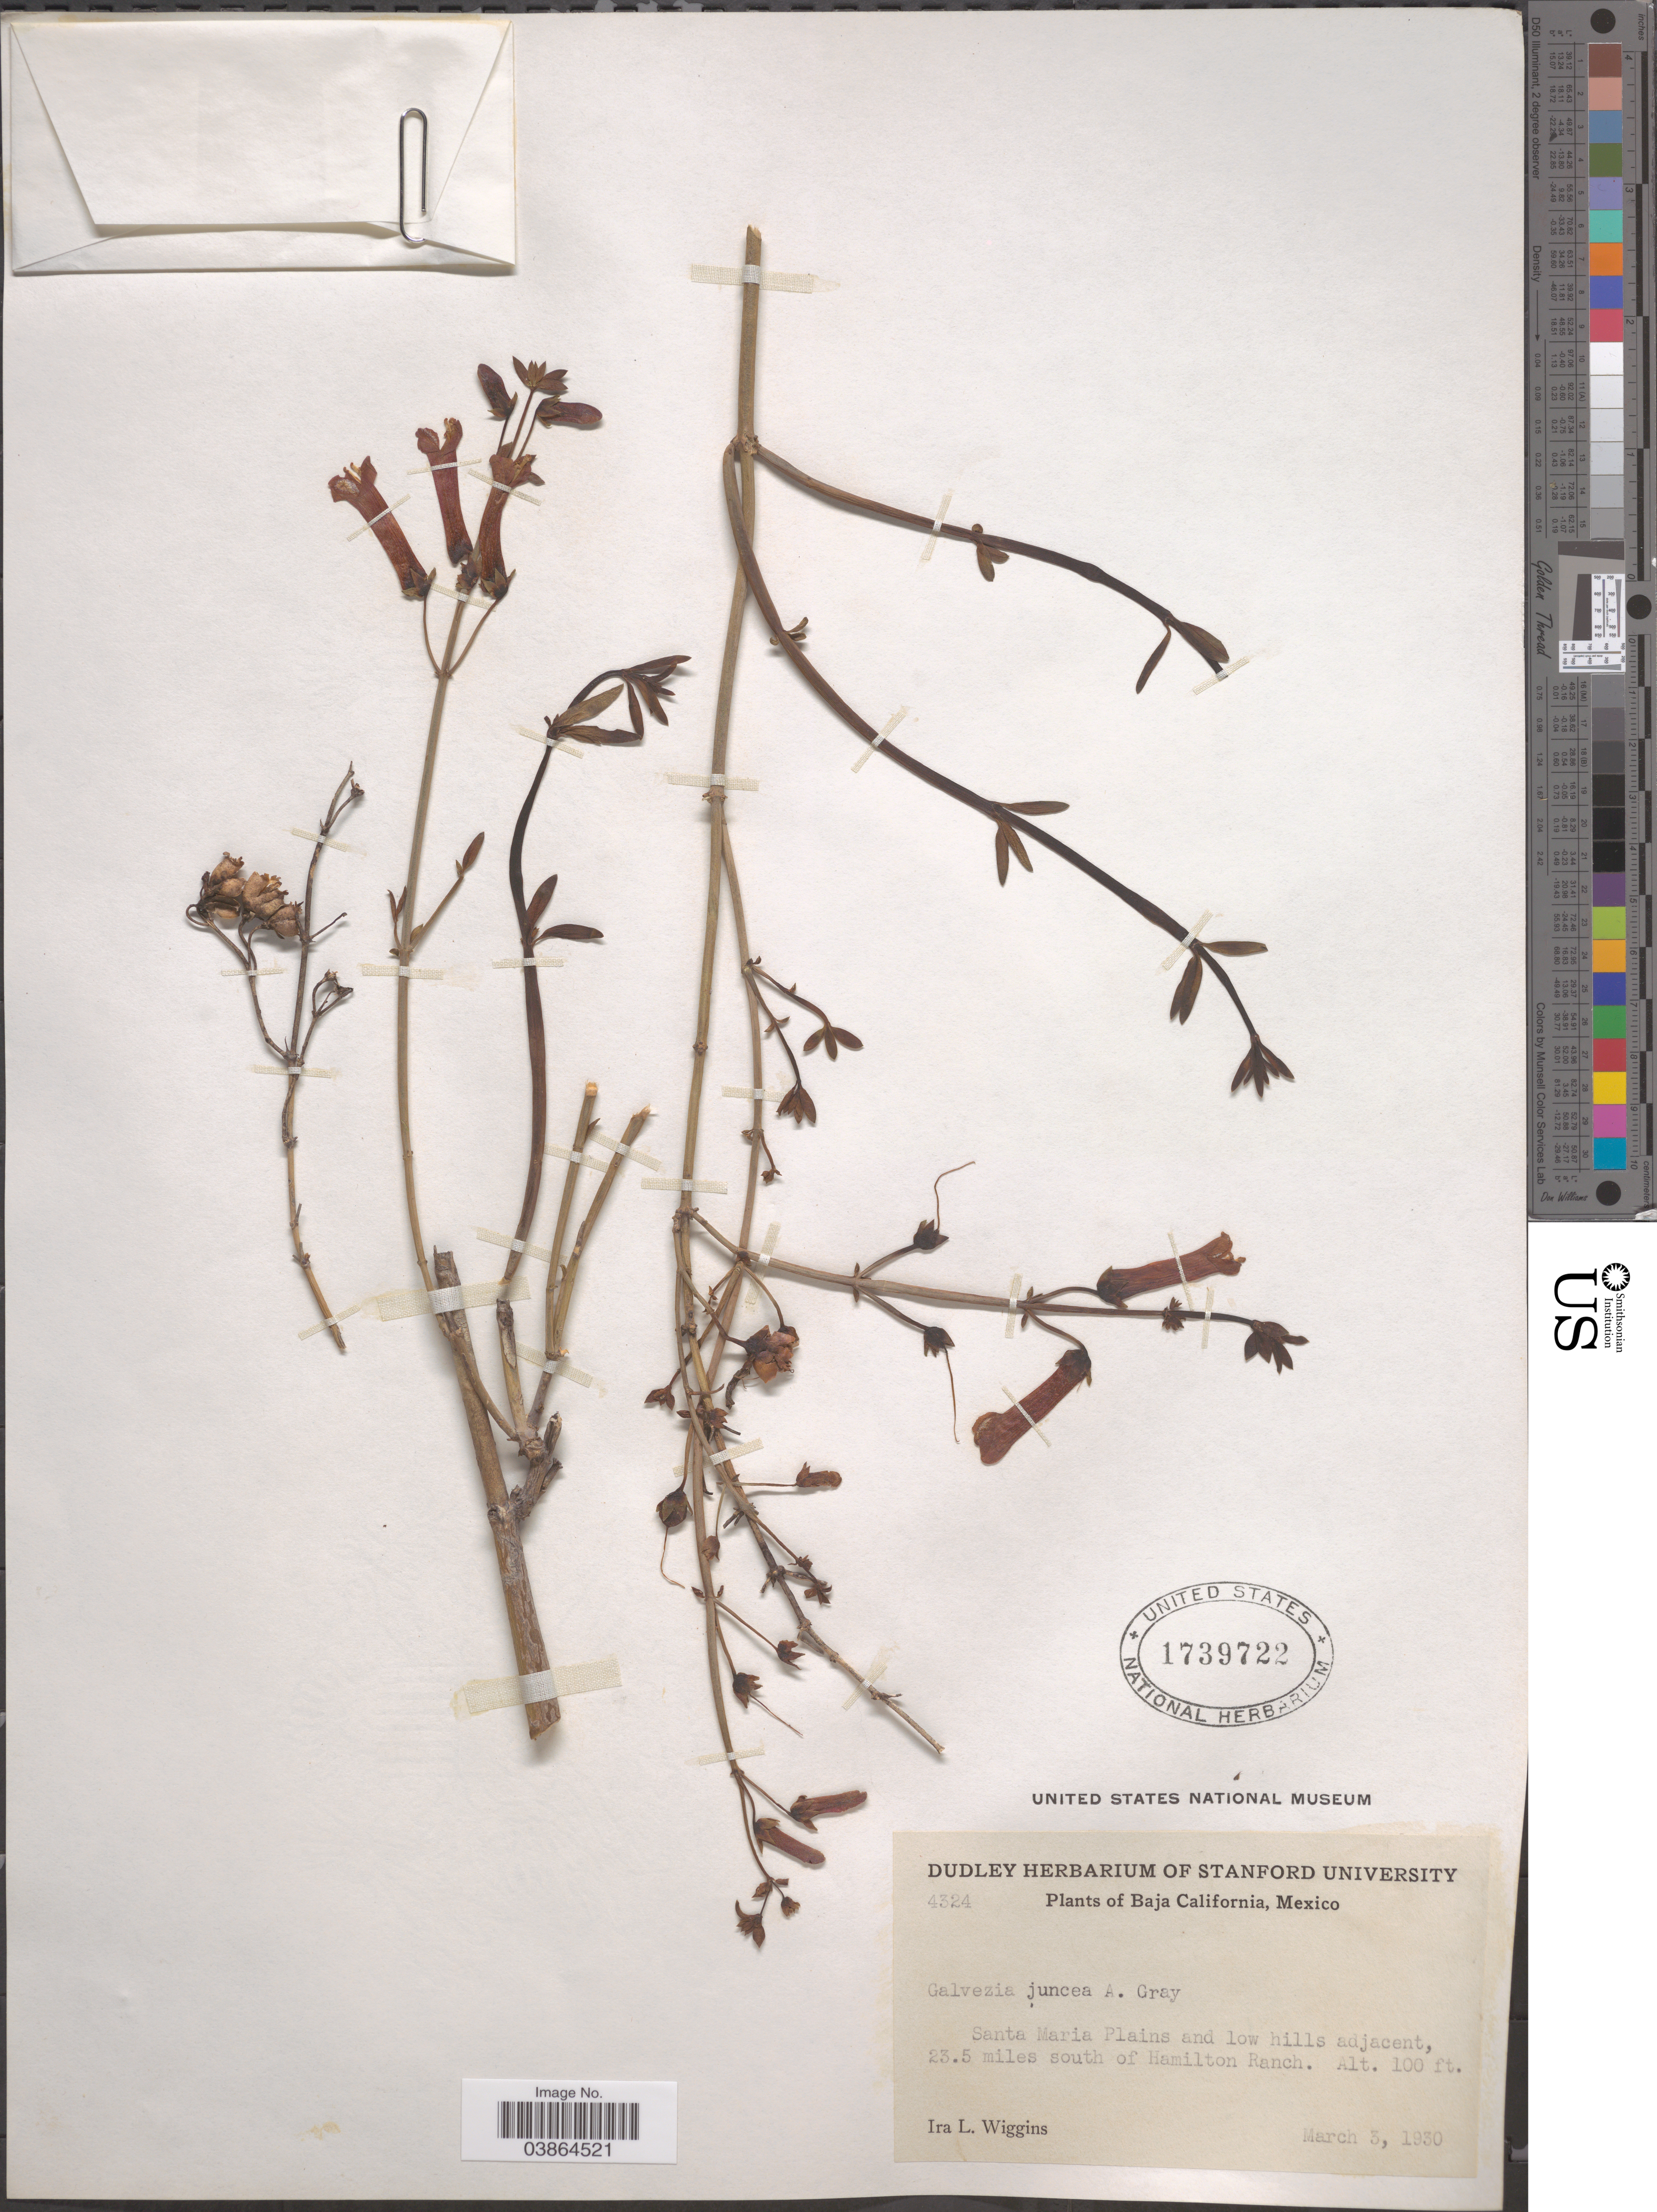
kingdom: Plantae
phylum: Tracheophyta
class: Magnoliopsida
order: Lamiales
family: Plantaginaceae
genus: Gambelia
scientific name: Gambelia juncea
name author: (Benth.) D.A. Sutton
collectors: I. L. Wiggins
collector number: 4324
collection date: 1930-03-03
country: Mexico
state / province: Baja California Norte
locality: Santa Maria Plains and low hills adjacent, 23.5 miles south of Hamilton Ranch.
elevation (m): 30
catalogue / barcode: US 1739722